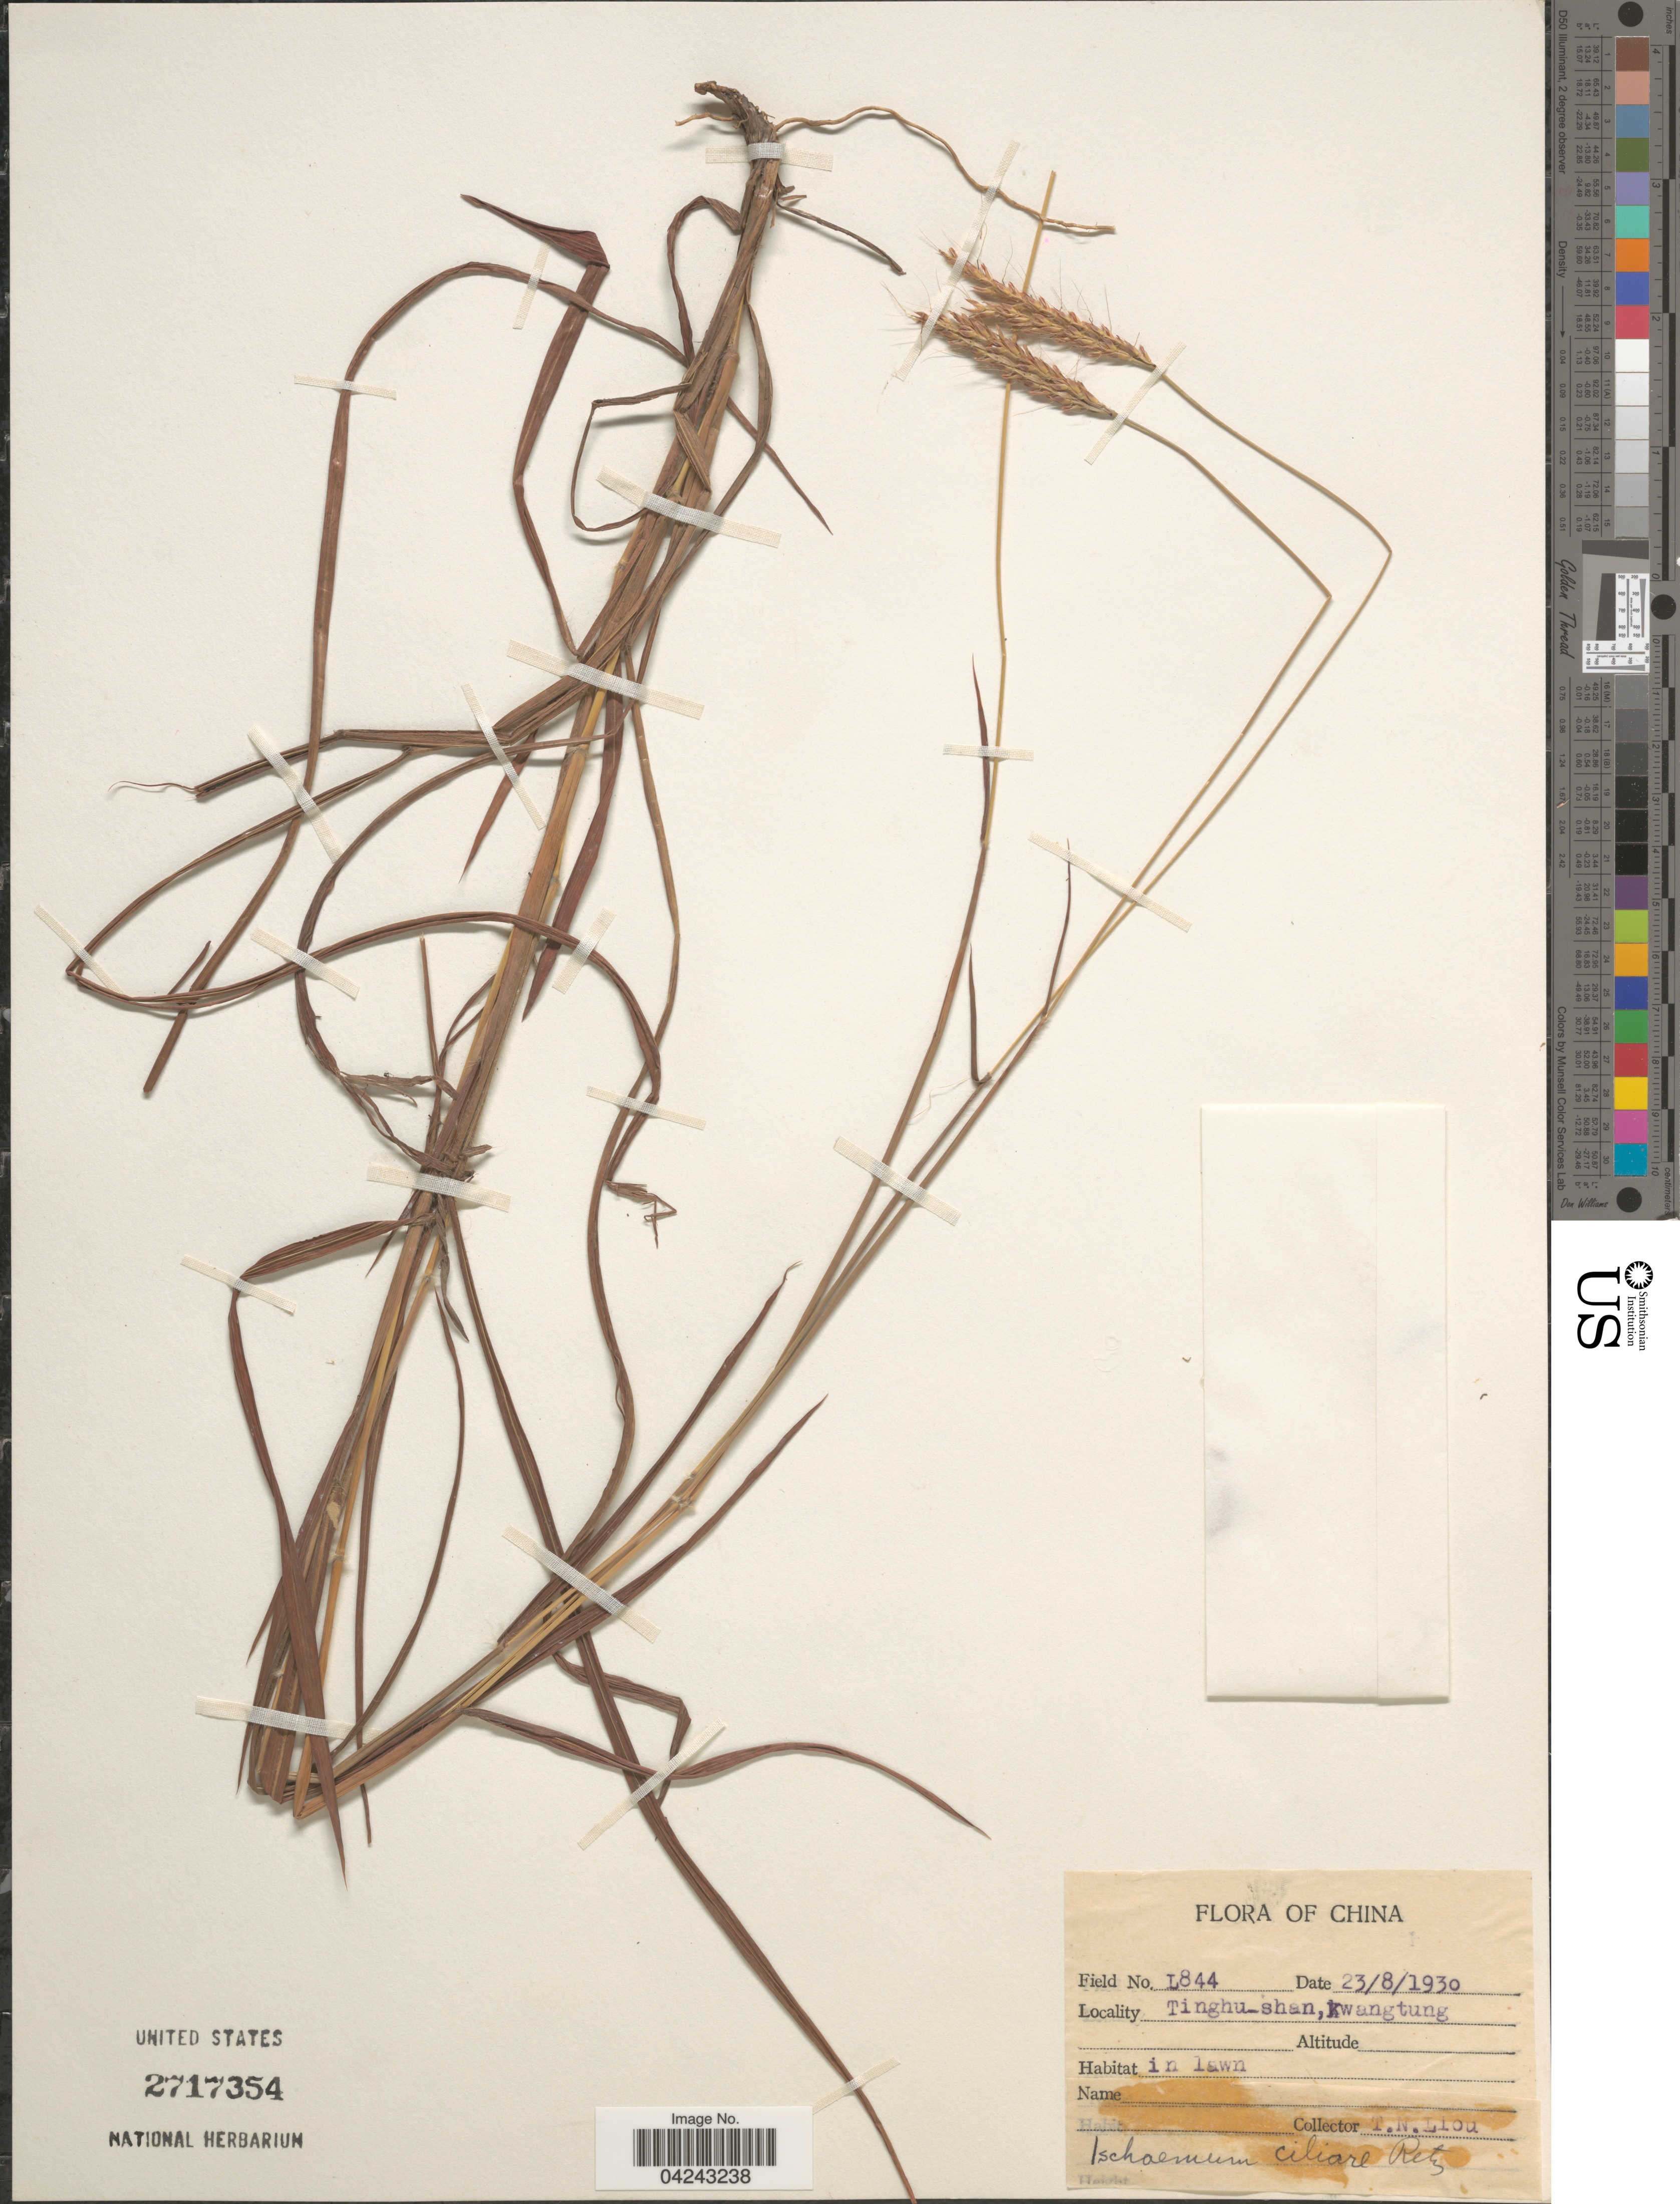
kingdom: Plantae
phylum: Tracheophyta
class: Liliopsida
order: Poales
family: Poaceae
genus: Ischaemum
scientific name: Ischaemum ciliare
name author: Retz.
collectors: T. N. Liou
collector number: L844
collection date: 1930-08-23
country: China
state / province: Guangdong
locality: Tinghu-shan, Kwangtung.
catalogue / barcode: US 2717354